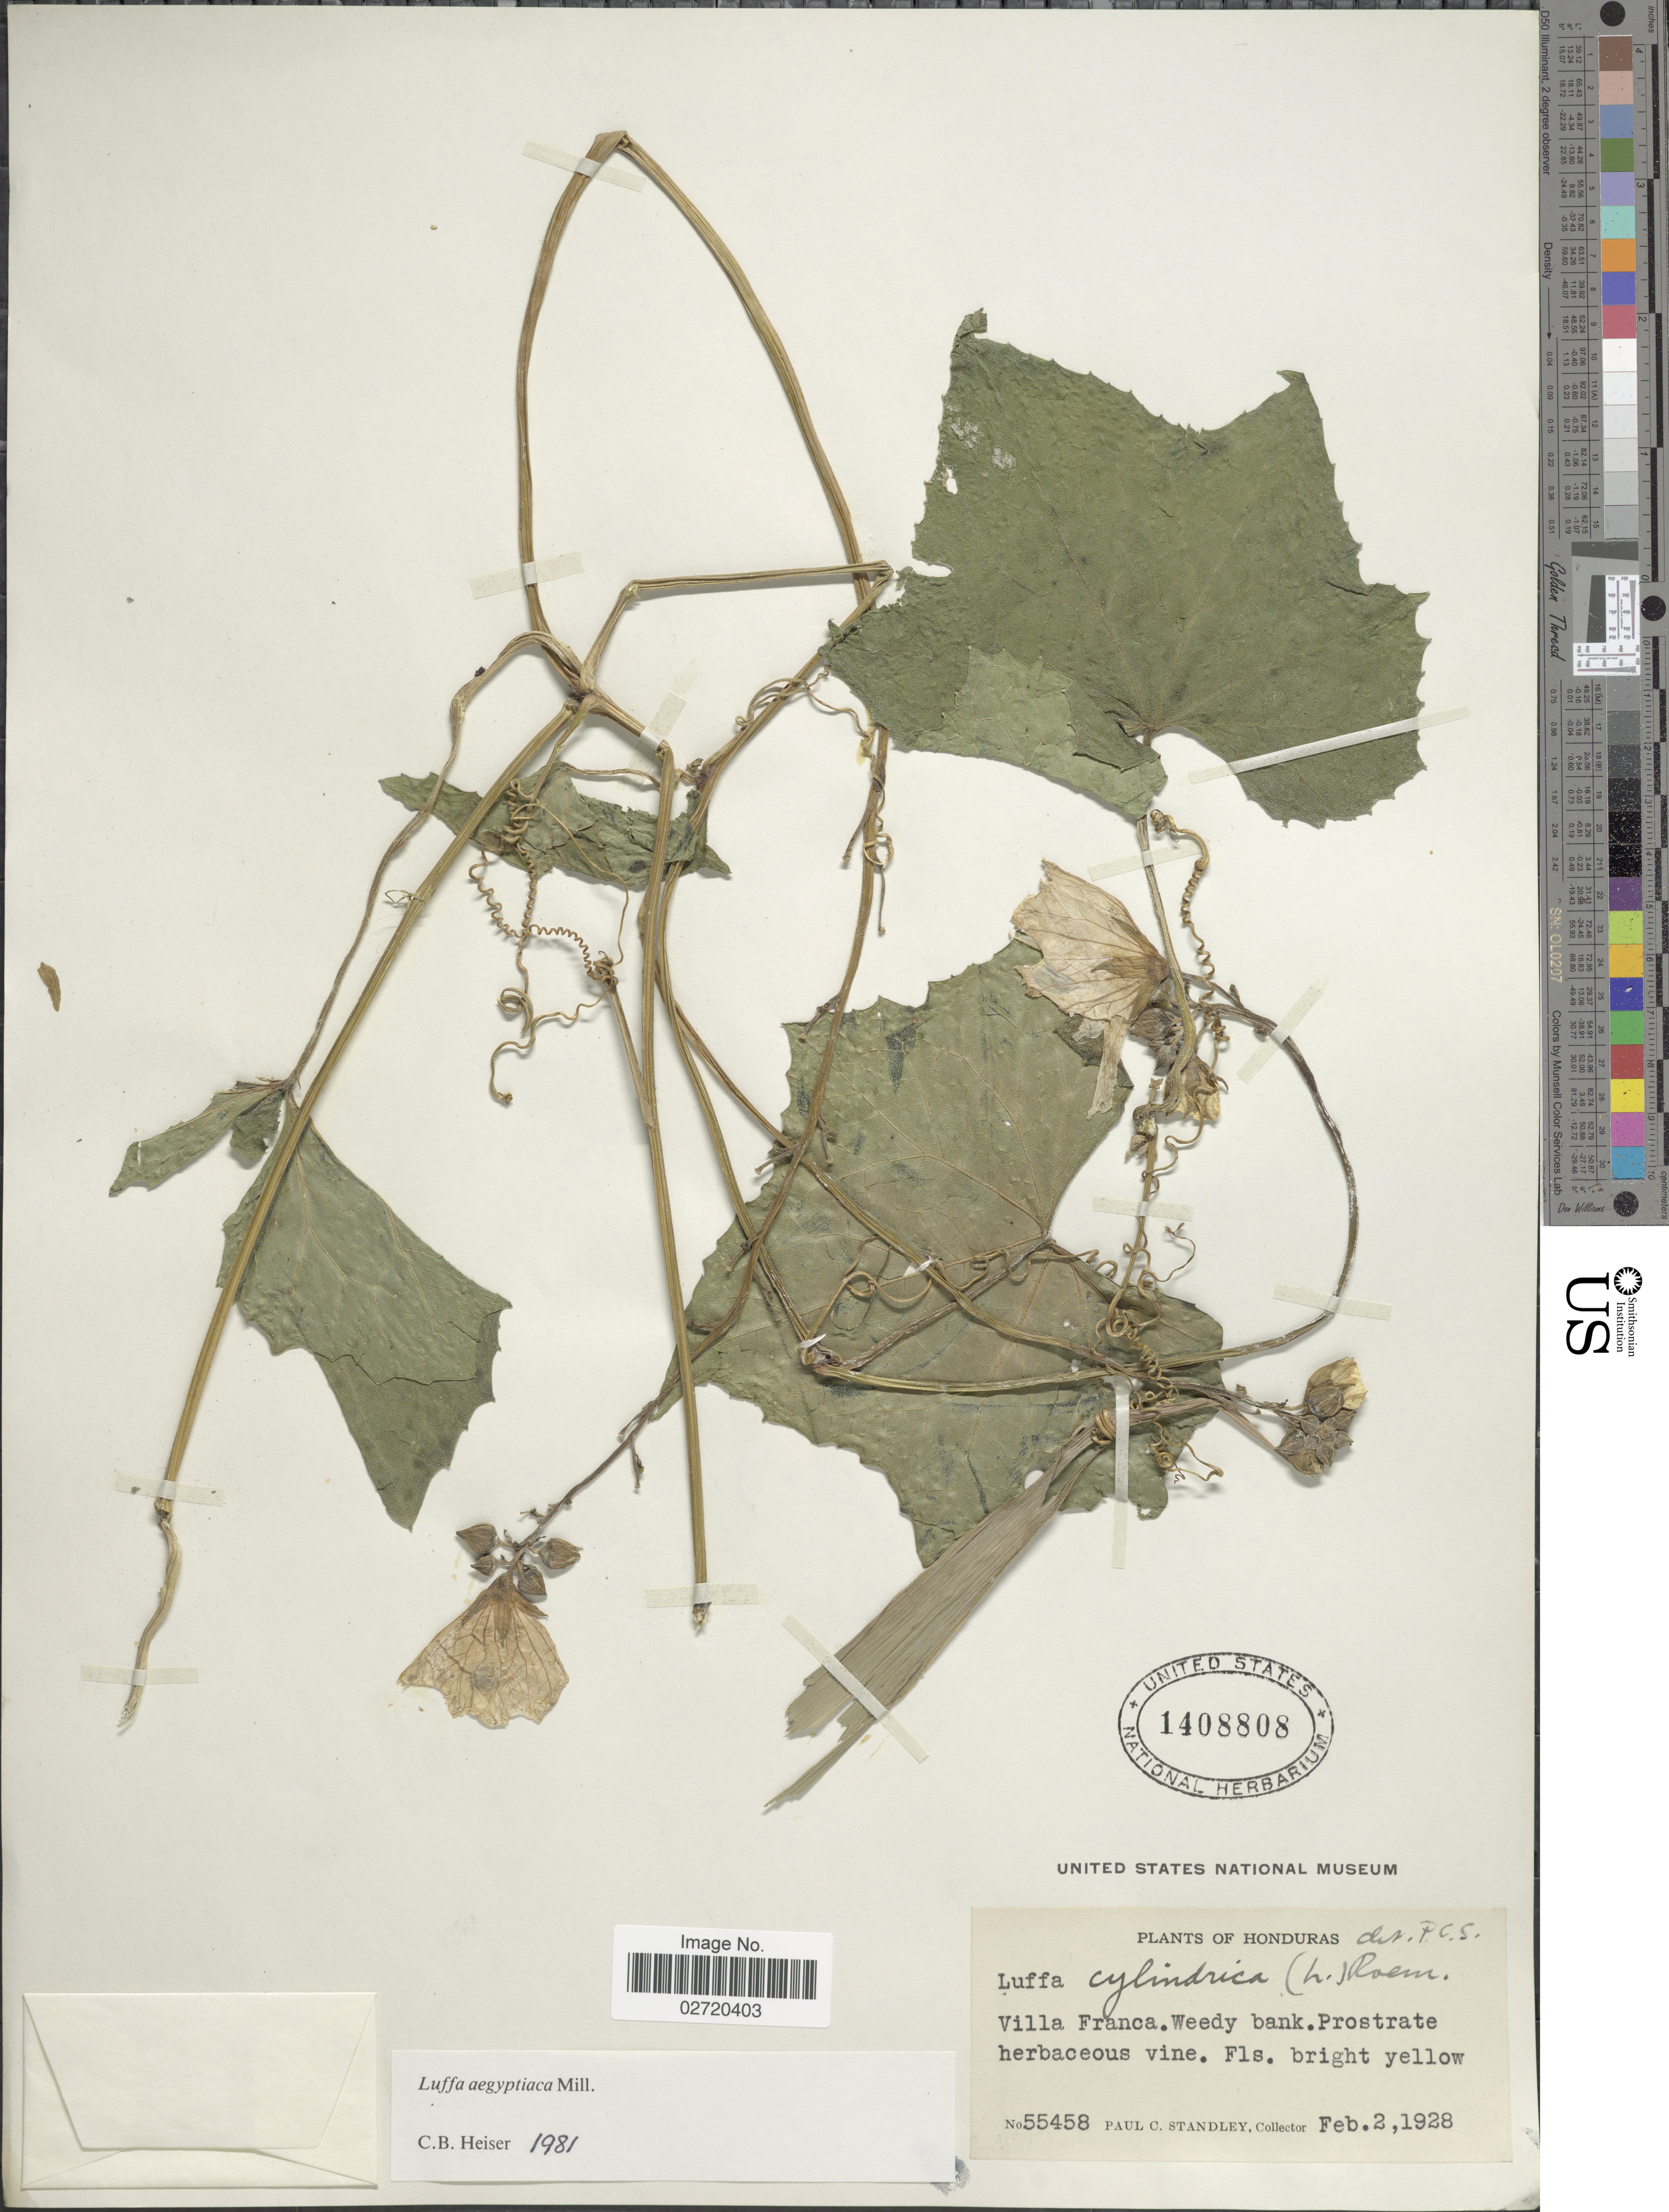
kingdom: Plantae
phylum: Tracheophyta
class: Magnoliopsida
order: Cucurbitales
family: Cucurbitaceae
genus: Luffa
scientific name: Luffa aegyptiaca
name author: Mill.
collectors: P. C. Standley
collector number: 55458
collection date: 1928-02-02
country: Honduras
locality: Villa Franca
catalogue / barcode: US 1408808